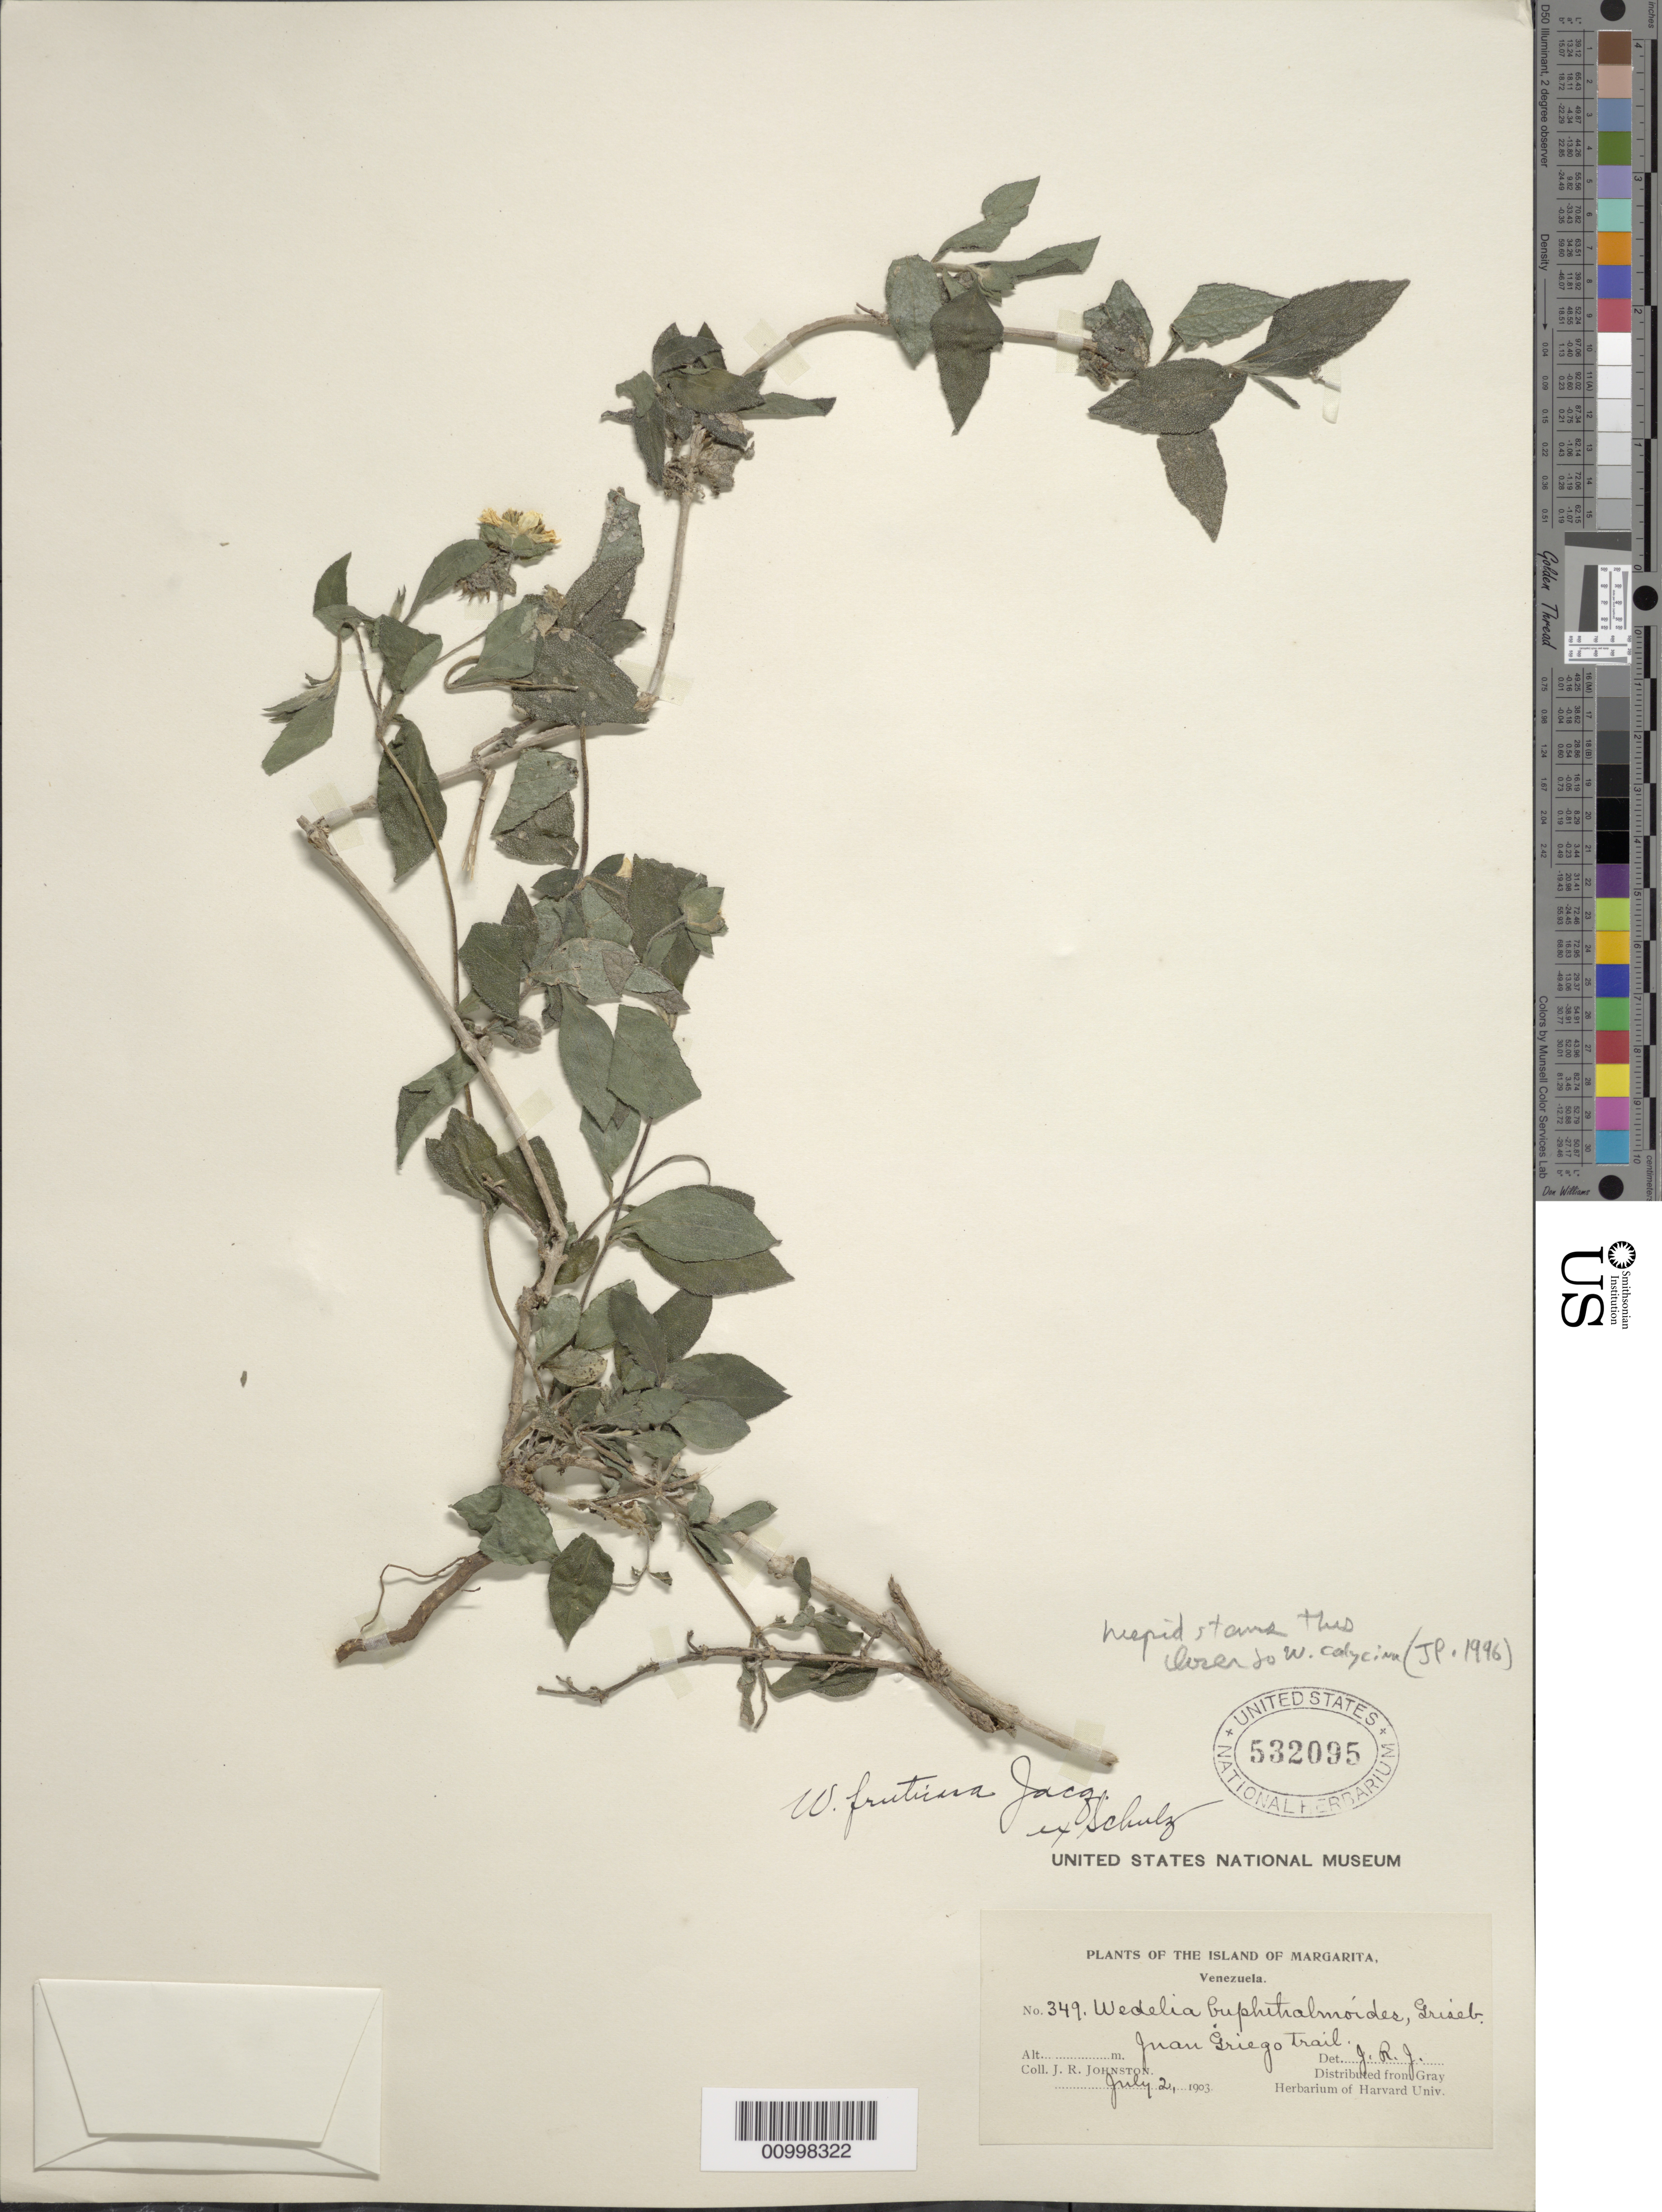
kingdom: Plantae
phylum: Tracheophyta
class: Magnoliopsida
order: Asterales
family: Asteraceae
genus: Wedelia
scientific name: Wedelia calycina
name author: Rich.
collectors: J. Johnston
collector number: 349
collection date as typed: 02 Jul 1903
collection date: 1903-07-02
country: Venezuela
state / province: Nueva Esparta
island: Margarita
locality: Juan Griego Trail.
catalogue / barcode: US 532095